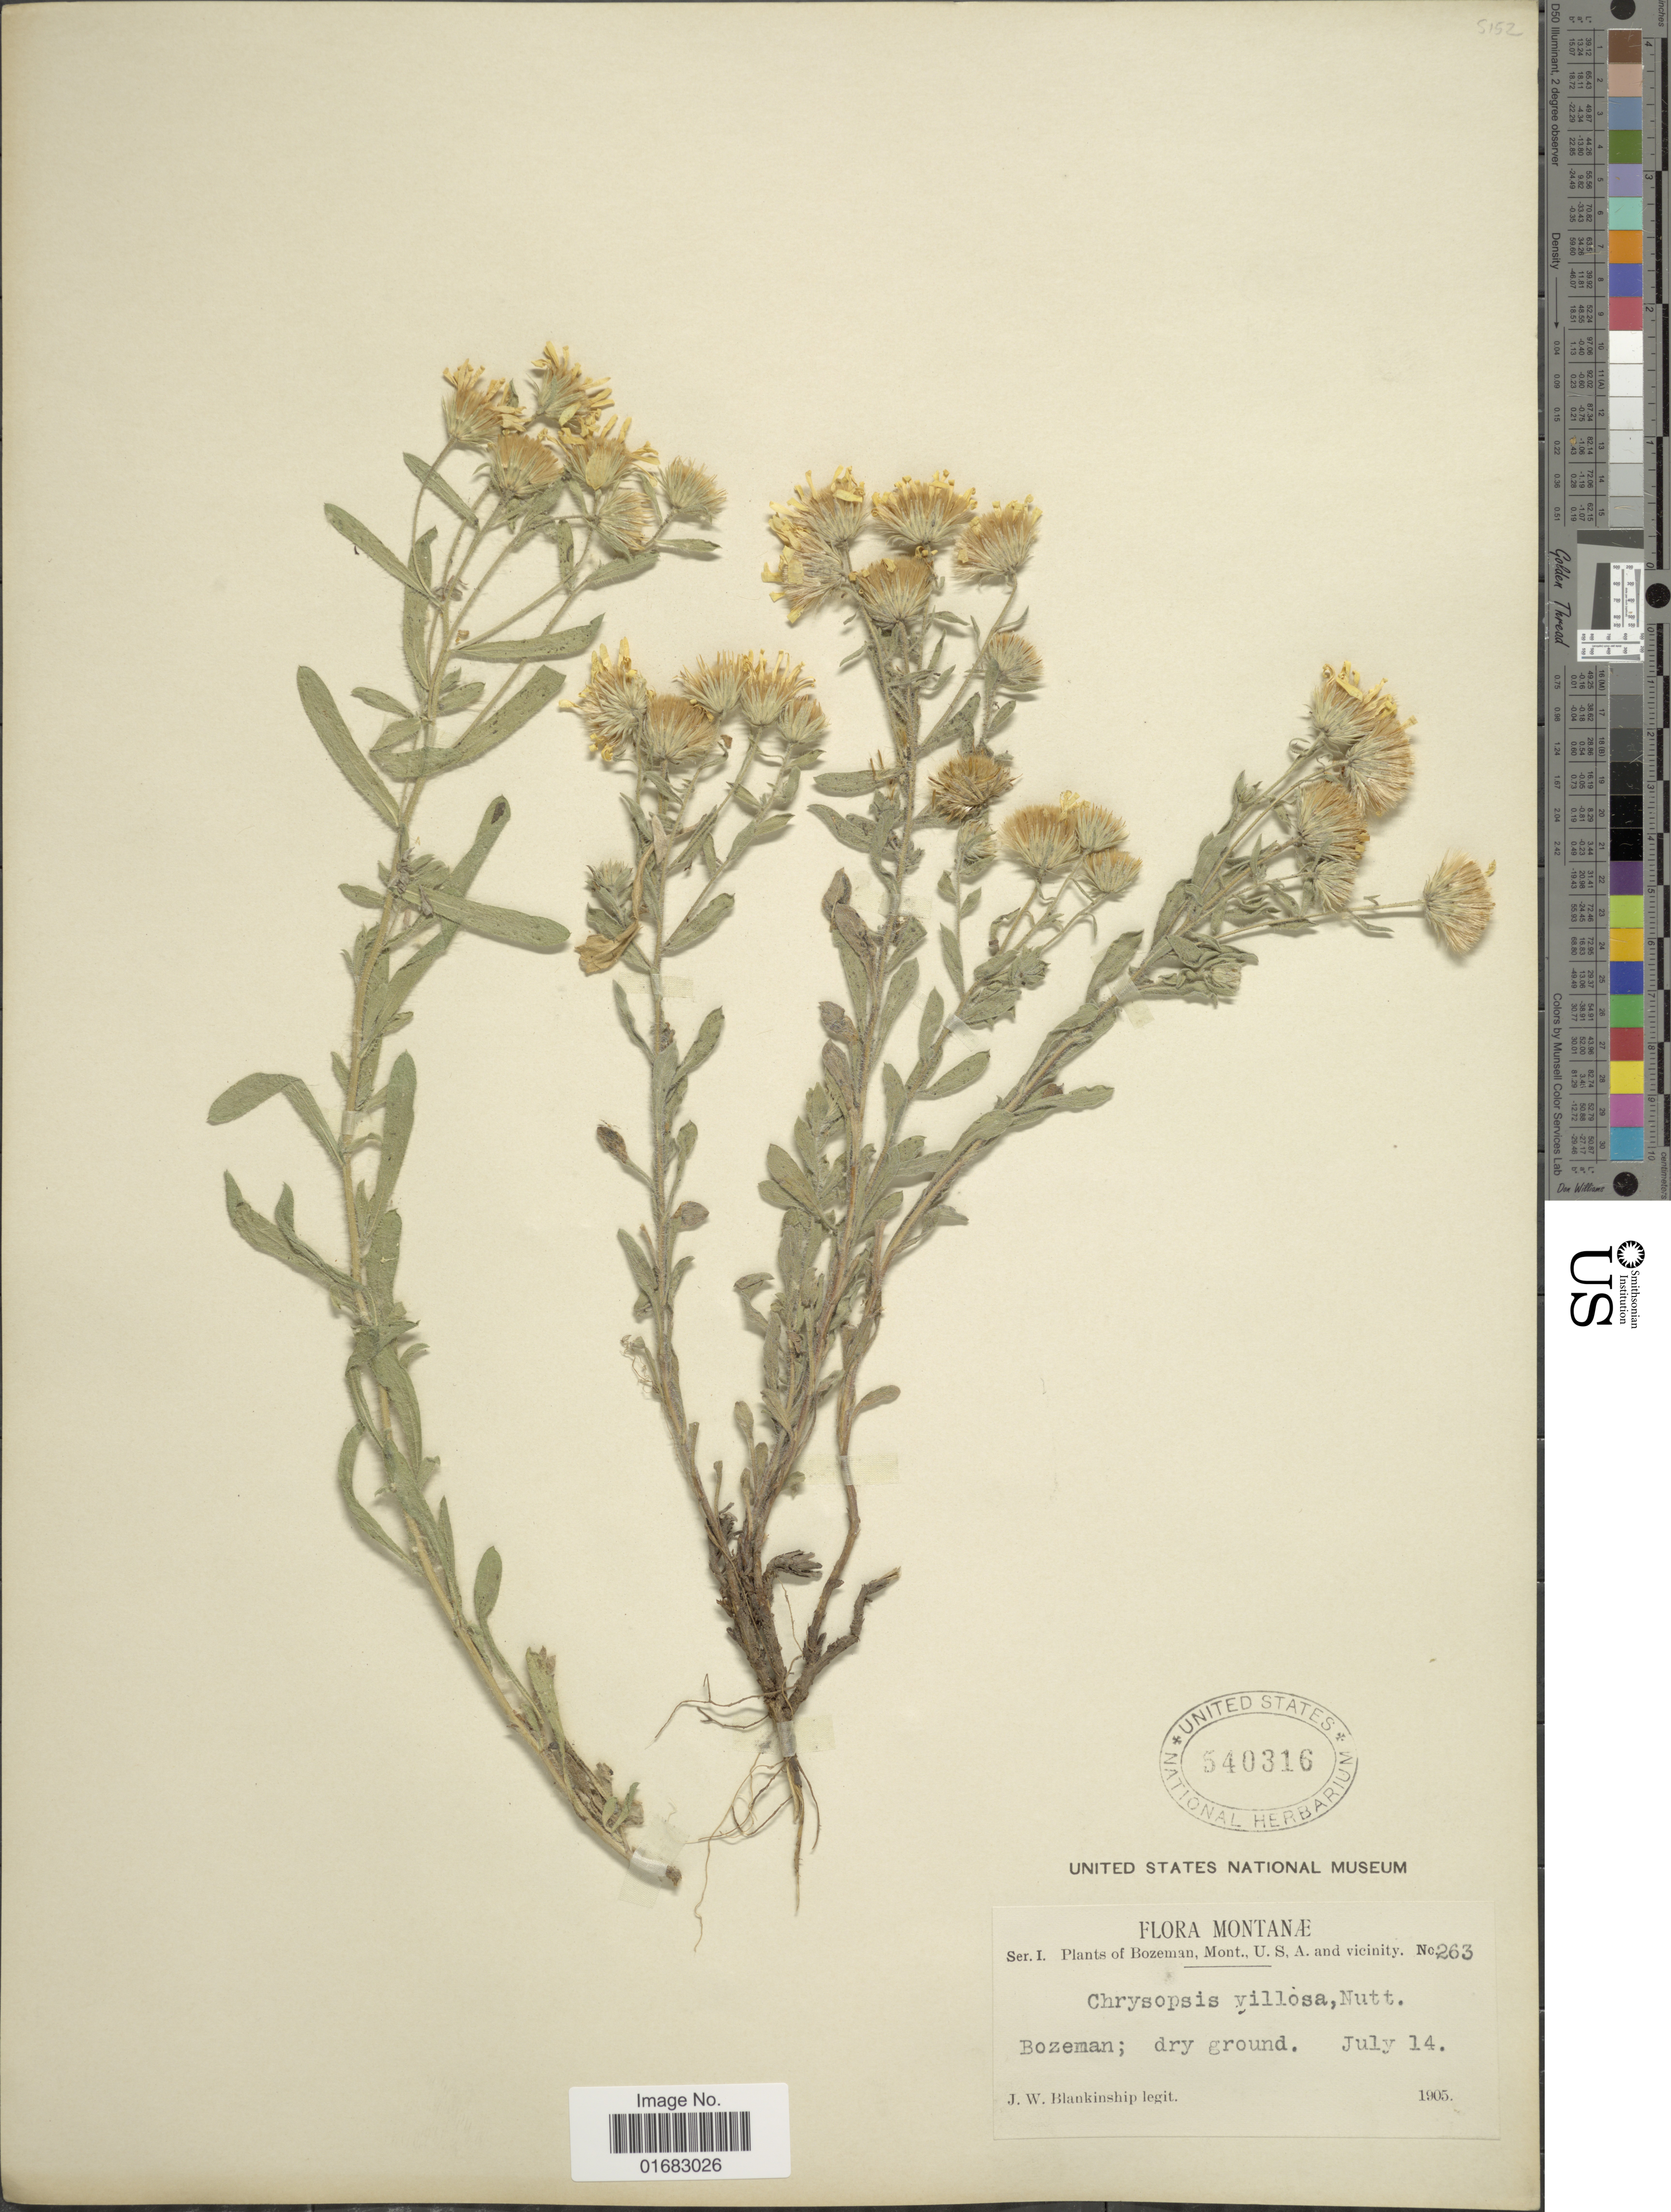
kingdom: Plantae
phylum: Tracheophyta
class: Magnoliopsida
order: Asterales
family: Asteraceae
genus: Heterotheca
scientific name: Heterotheca villosa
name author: (Pursh) Shinners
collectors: J. W. Blankinship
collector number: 263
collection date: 1905-07-14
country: United States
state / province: Montana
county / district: Gallatin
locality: Bozeman, and vicinity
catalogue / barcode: US 540316